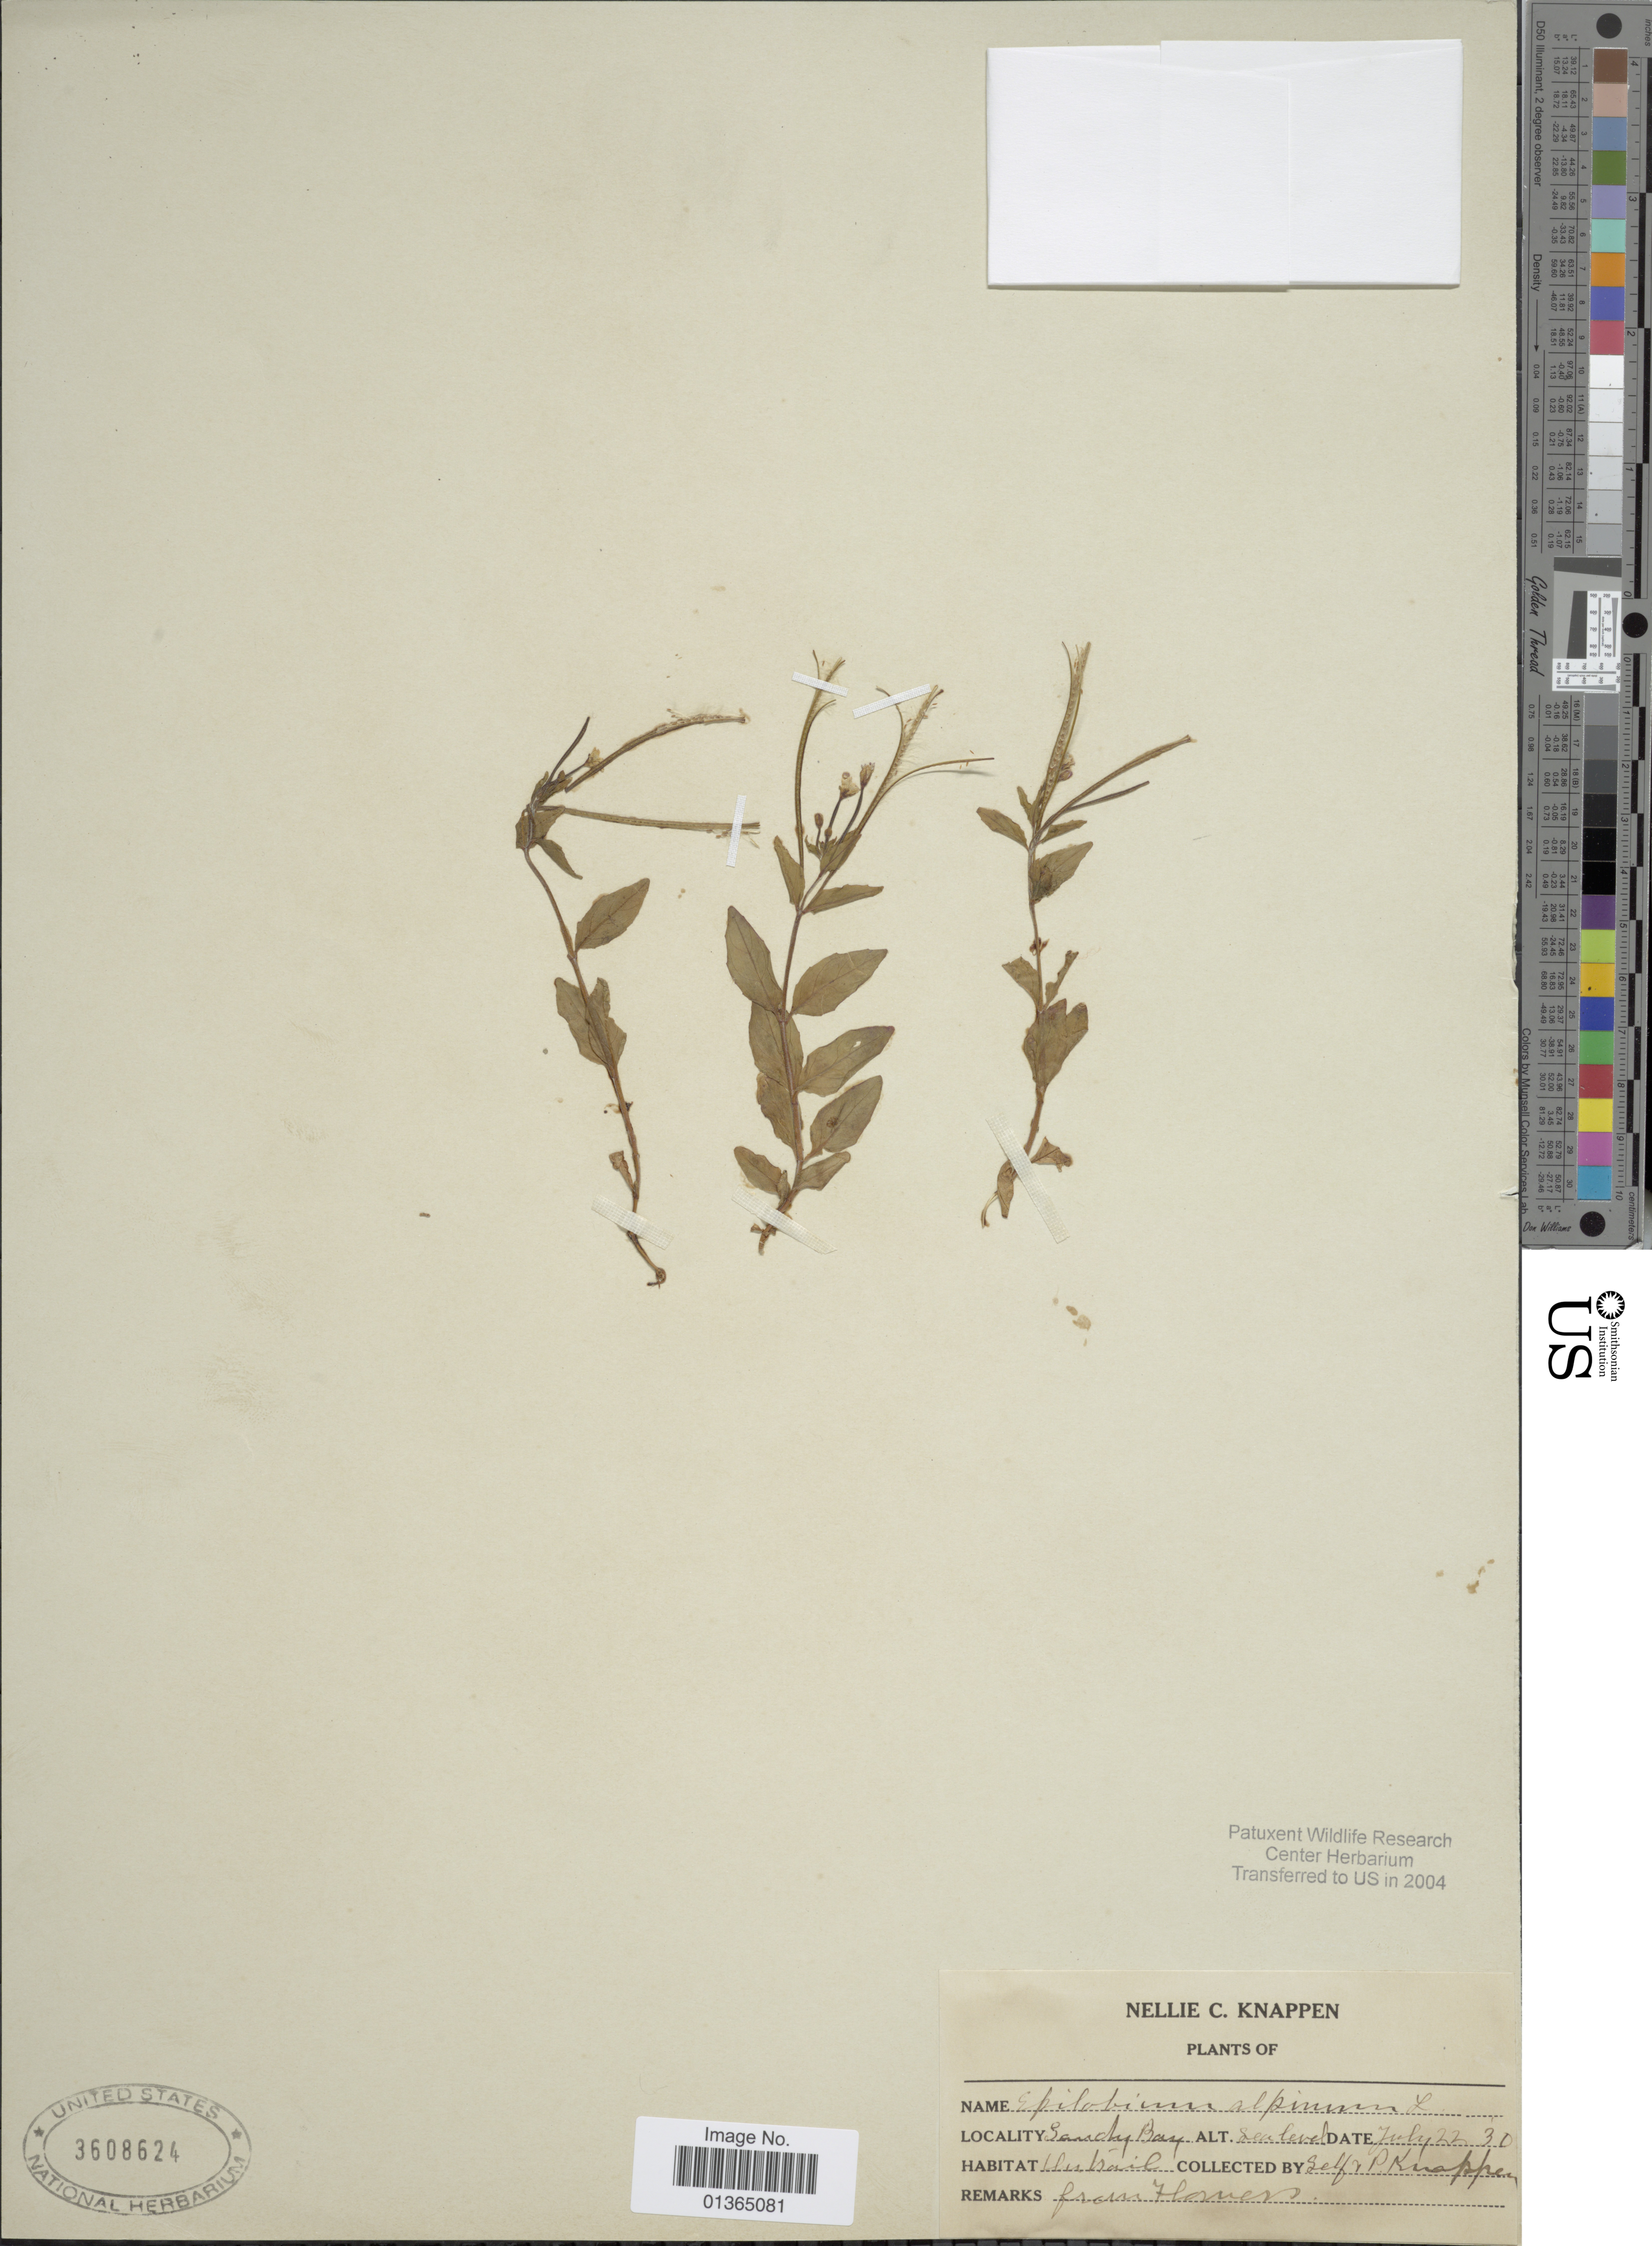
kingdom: Plantae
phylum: Tracheophyta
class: Magnoliopsida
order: Myrtales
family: Onagraceae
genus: Epilobium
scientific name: Epilobium lactiflorum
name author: Hausskn.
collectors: N. Knappen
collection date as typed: Transcribed d/m/y: 22/7/30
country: Canada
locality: Sandy Bay.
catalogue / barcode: US 3608624